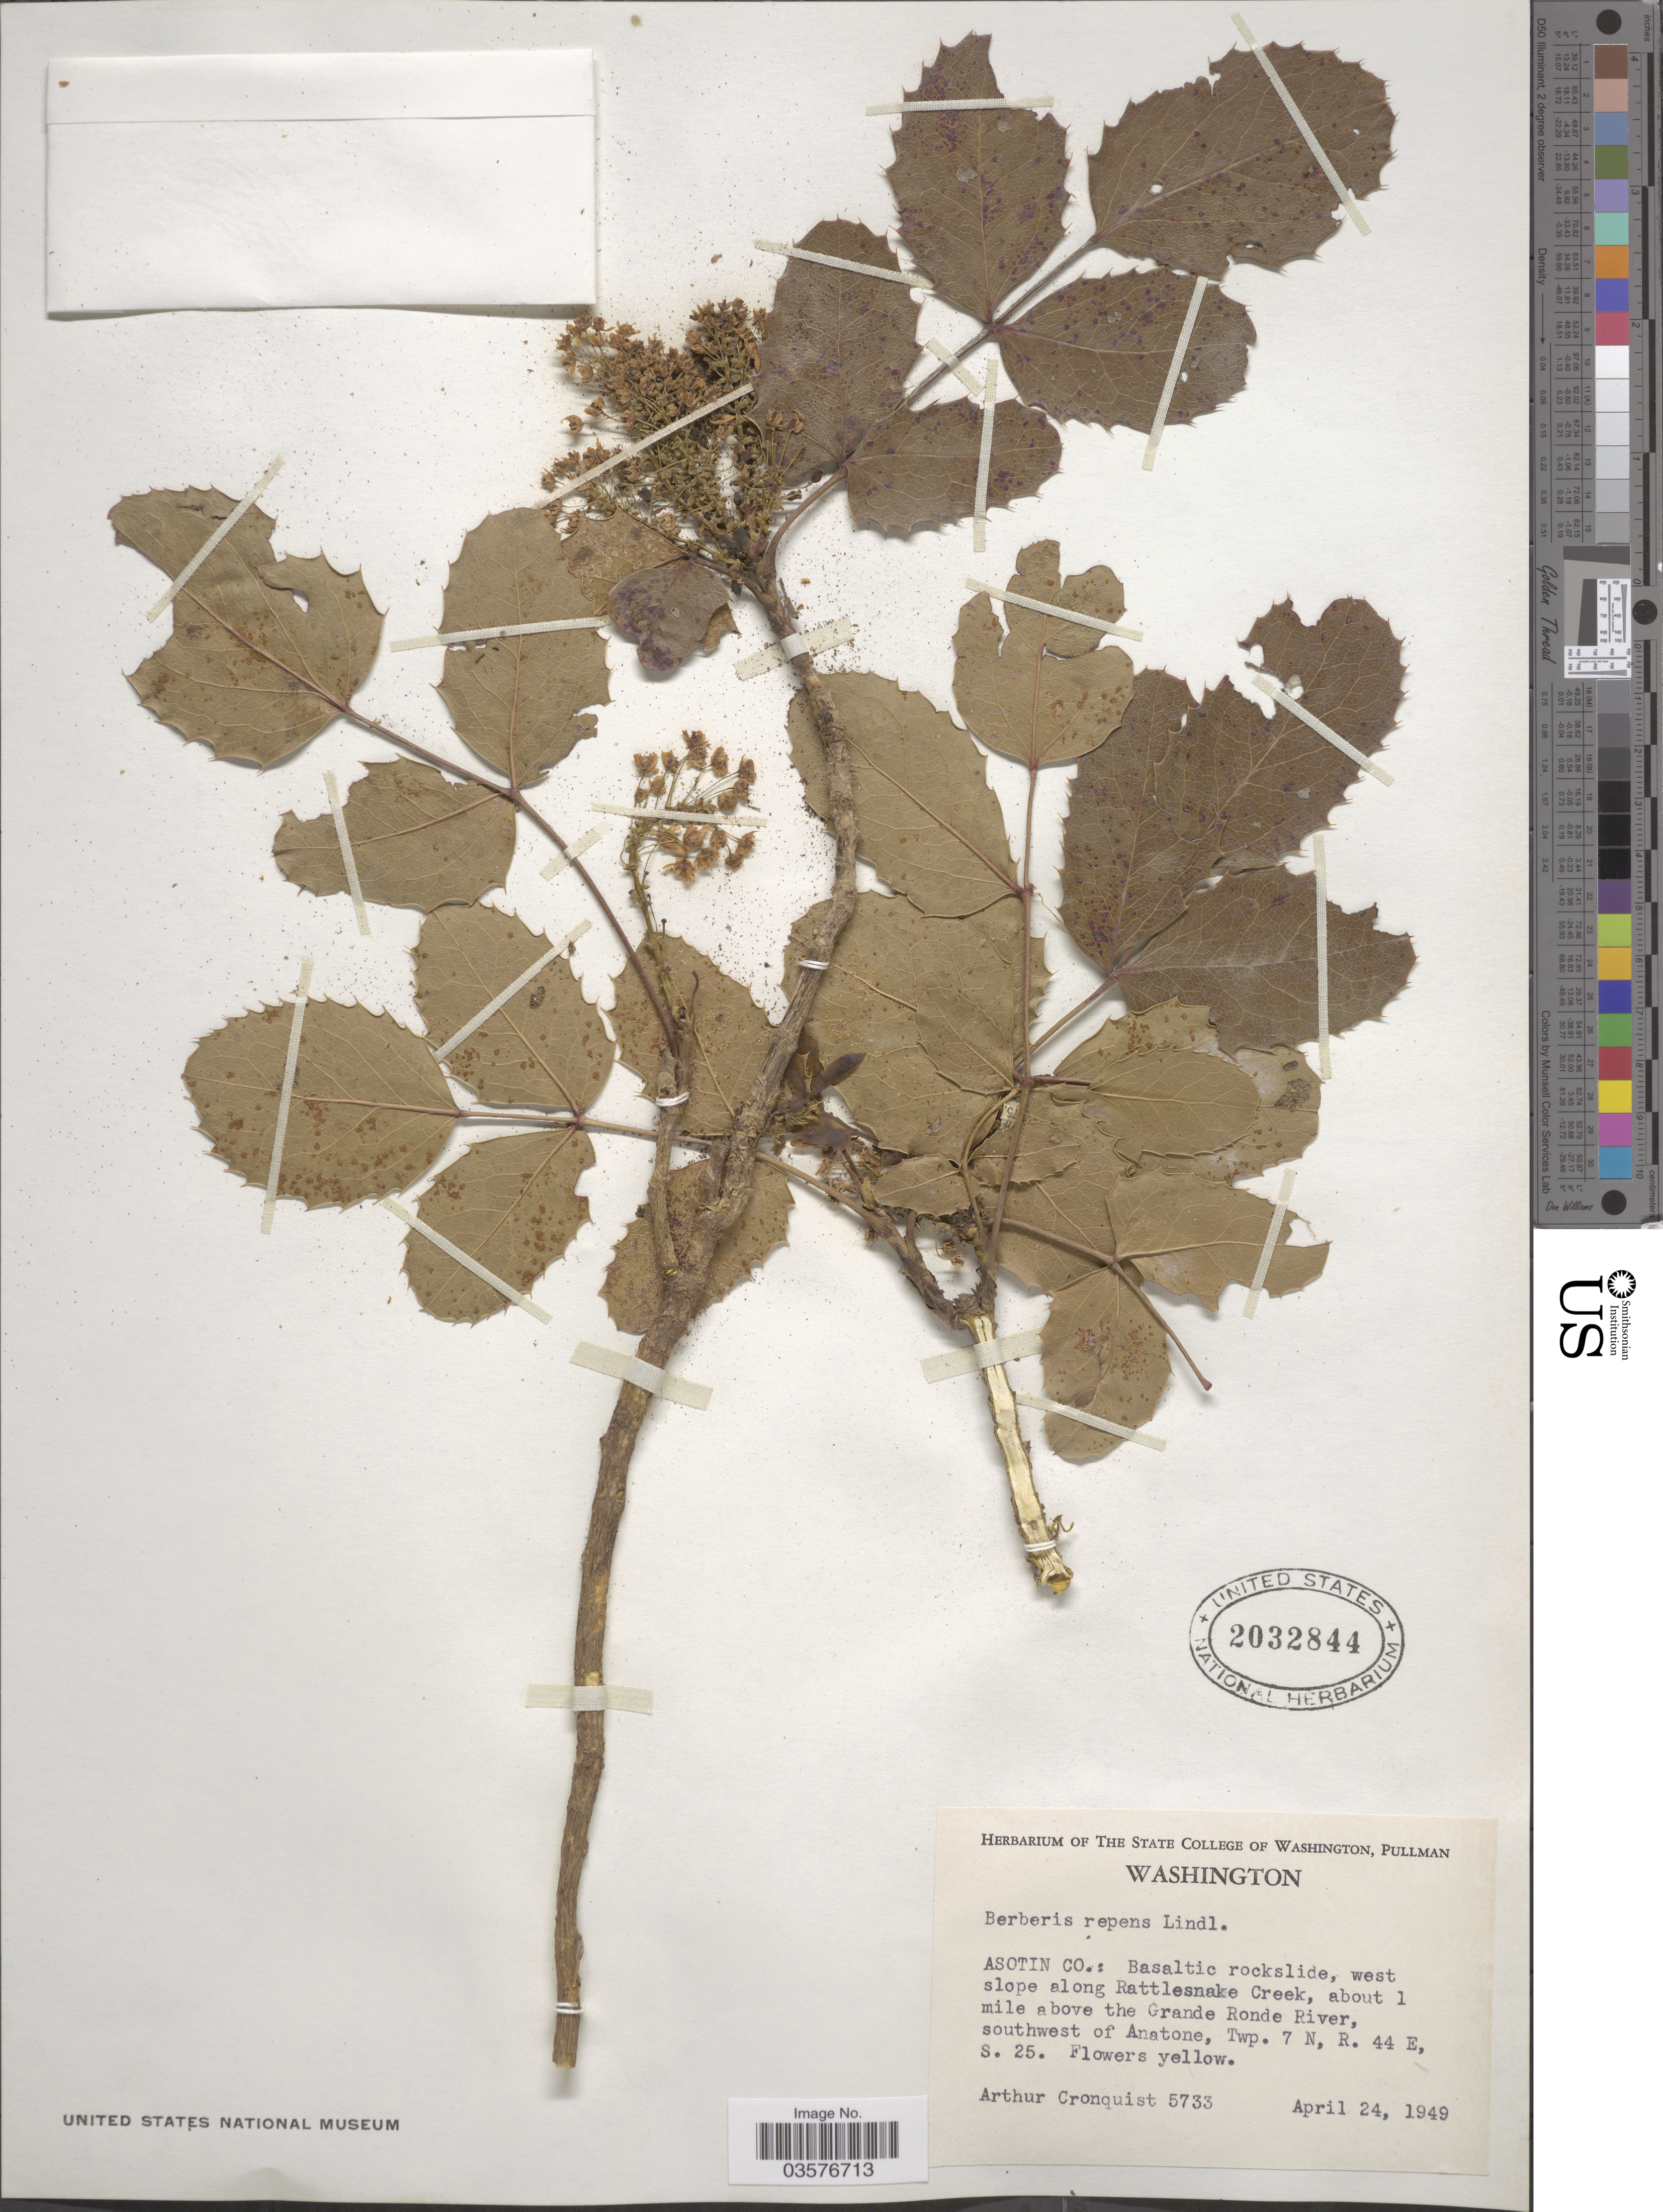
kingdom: Plantae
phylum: Tracheophyta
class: Magnoliopsida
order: Ranunculales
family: Berberidaceae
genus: Mahonia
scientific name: Mahonia repens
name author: (Lindl.) G. Don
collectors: A. J. Cronquist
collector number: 5733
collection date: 1949-04-24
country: United States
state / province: Washington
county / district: Asotin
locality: Asotin Co.: Basaltic rockslide, west slope along Rattlesnake Creek, about 1 mile above the Grande Ronder River, southwest of Anatone, Twp. 7 N, R. 44 E, S. 25.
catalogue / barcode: US 2032844